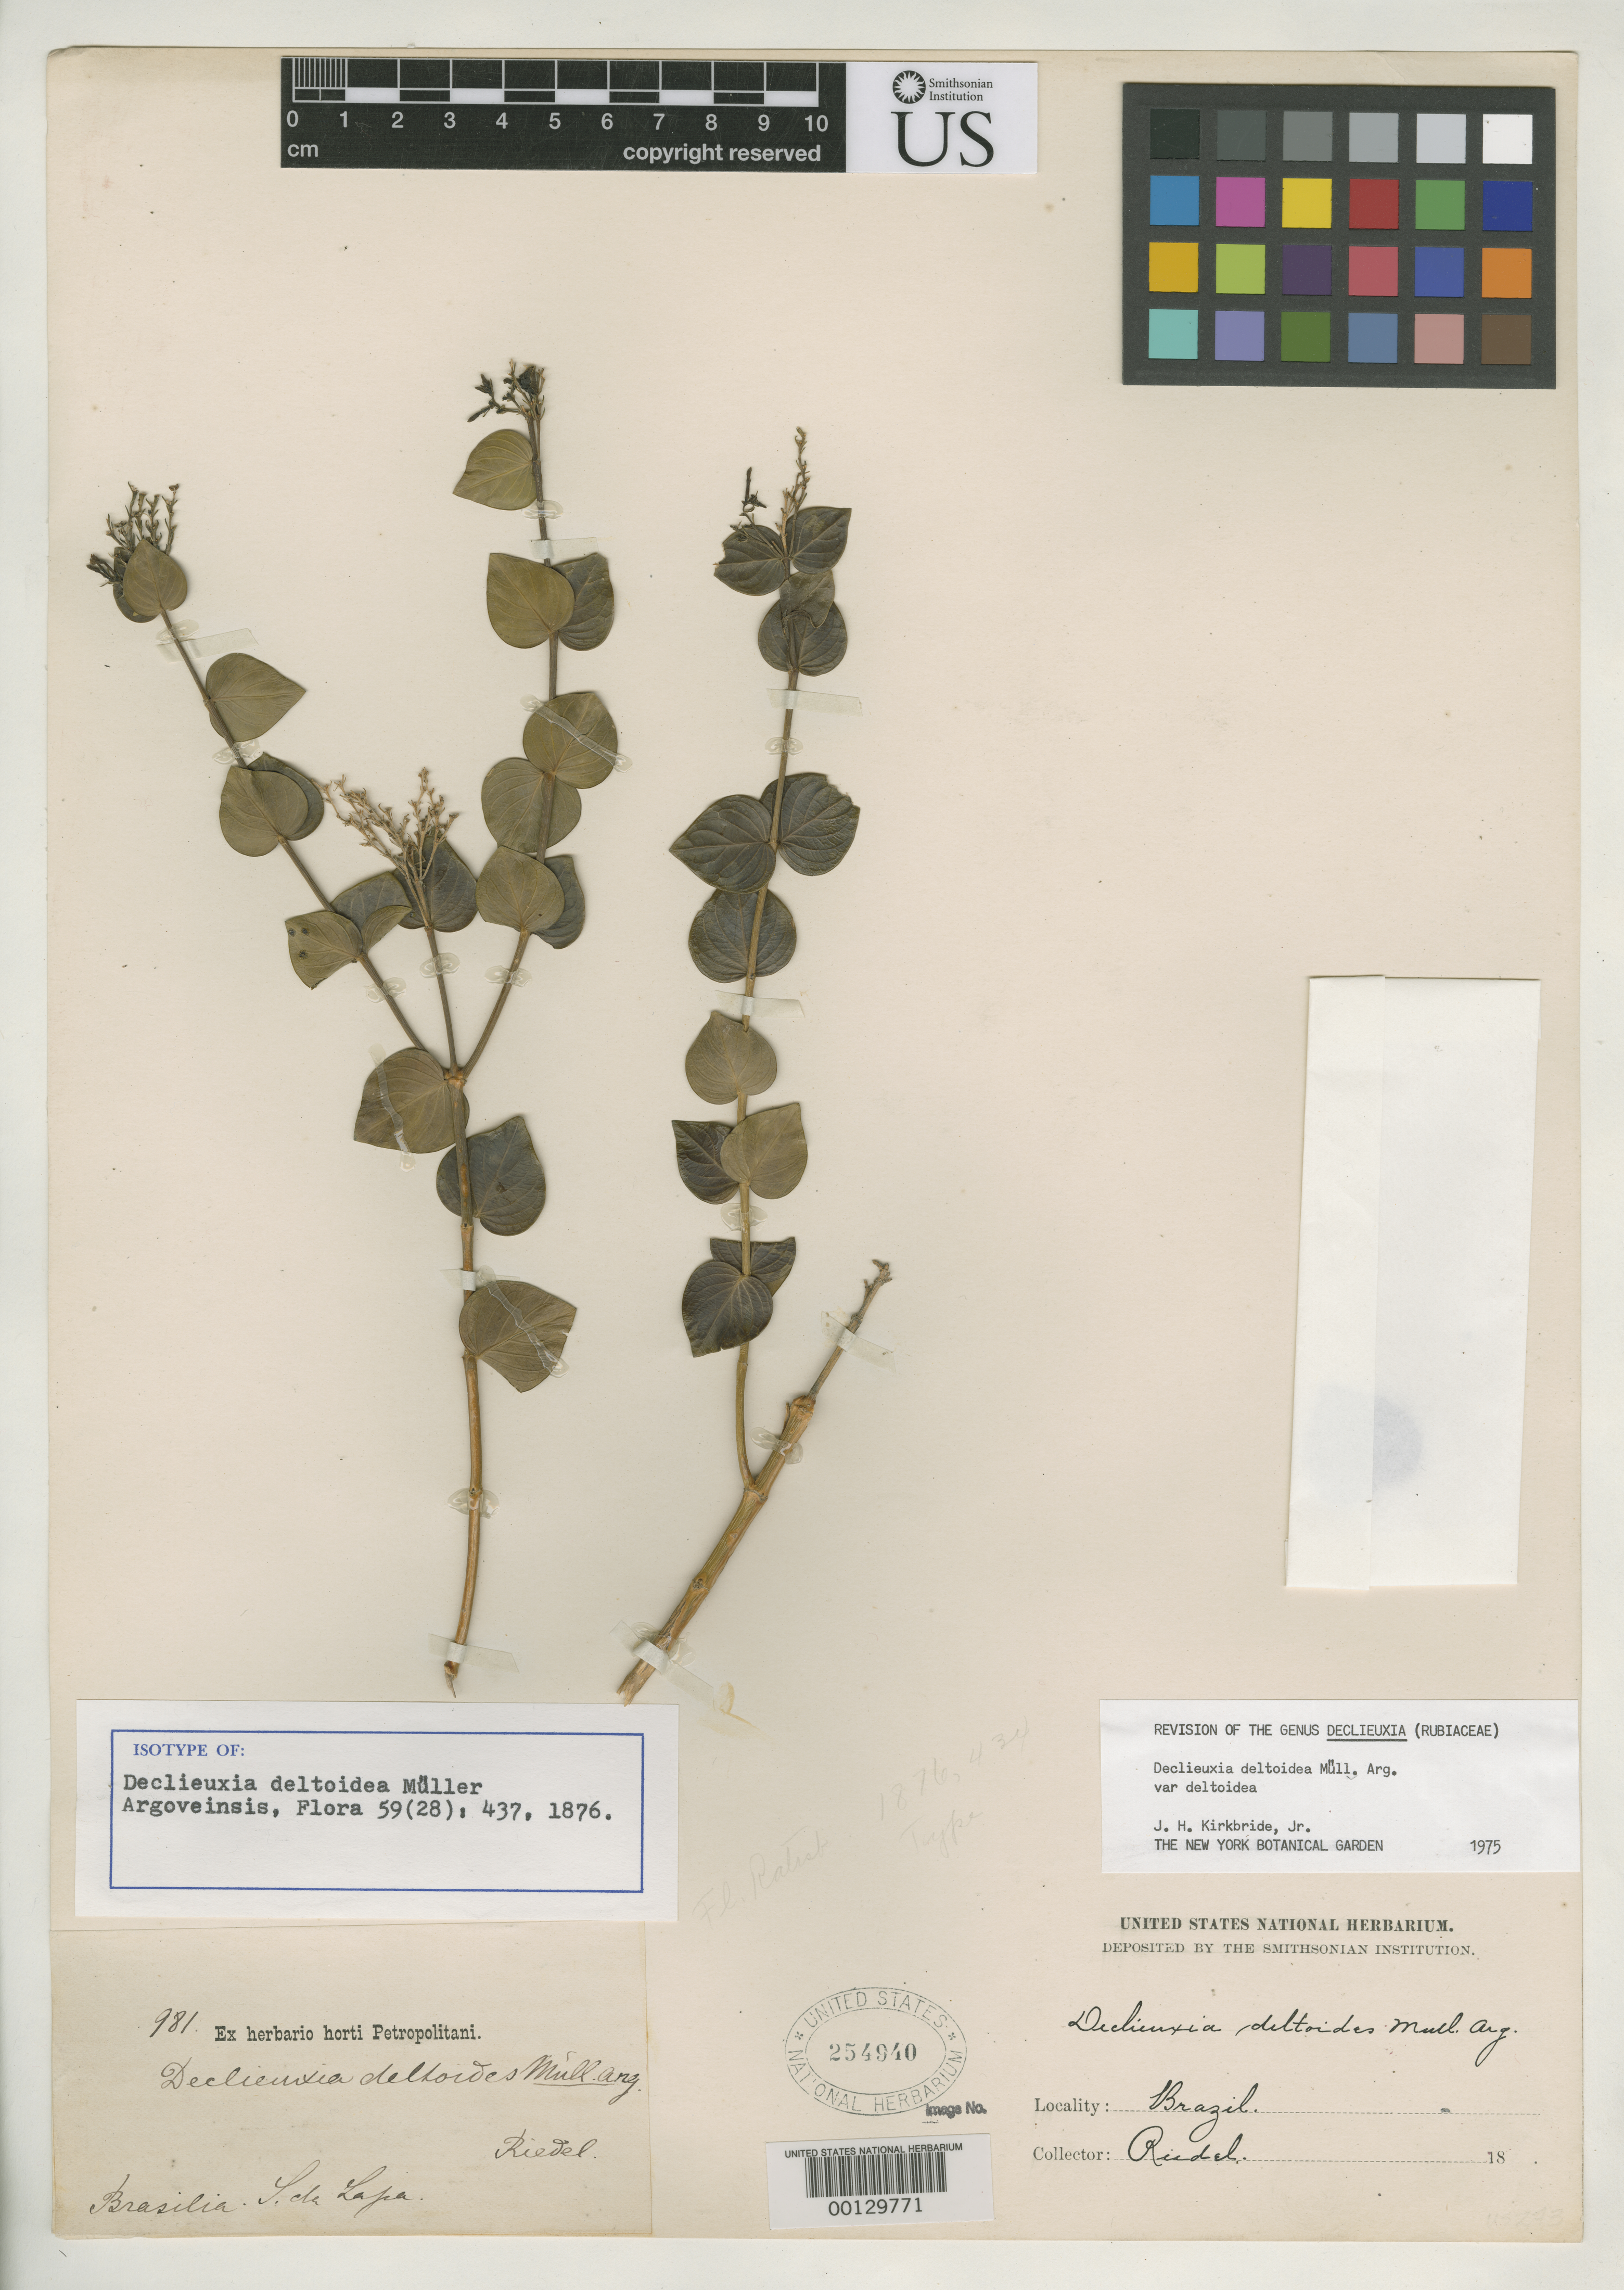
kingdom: Plantae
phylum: Tracheophyta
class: Magnoliopsida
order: Gentianales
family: Rubiaceae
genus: Declieuxia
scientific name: Declieuxia deltoidea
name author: Müll. Arg.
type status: Isotype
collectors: L. Riedel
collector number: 981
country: Brazil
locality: Serro de Lapa.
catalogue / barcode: US 254940